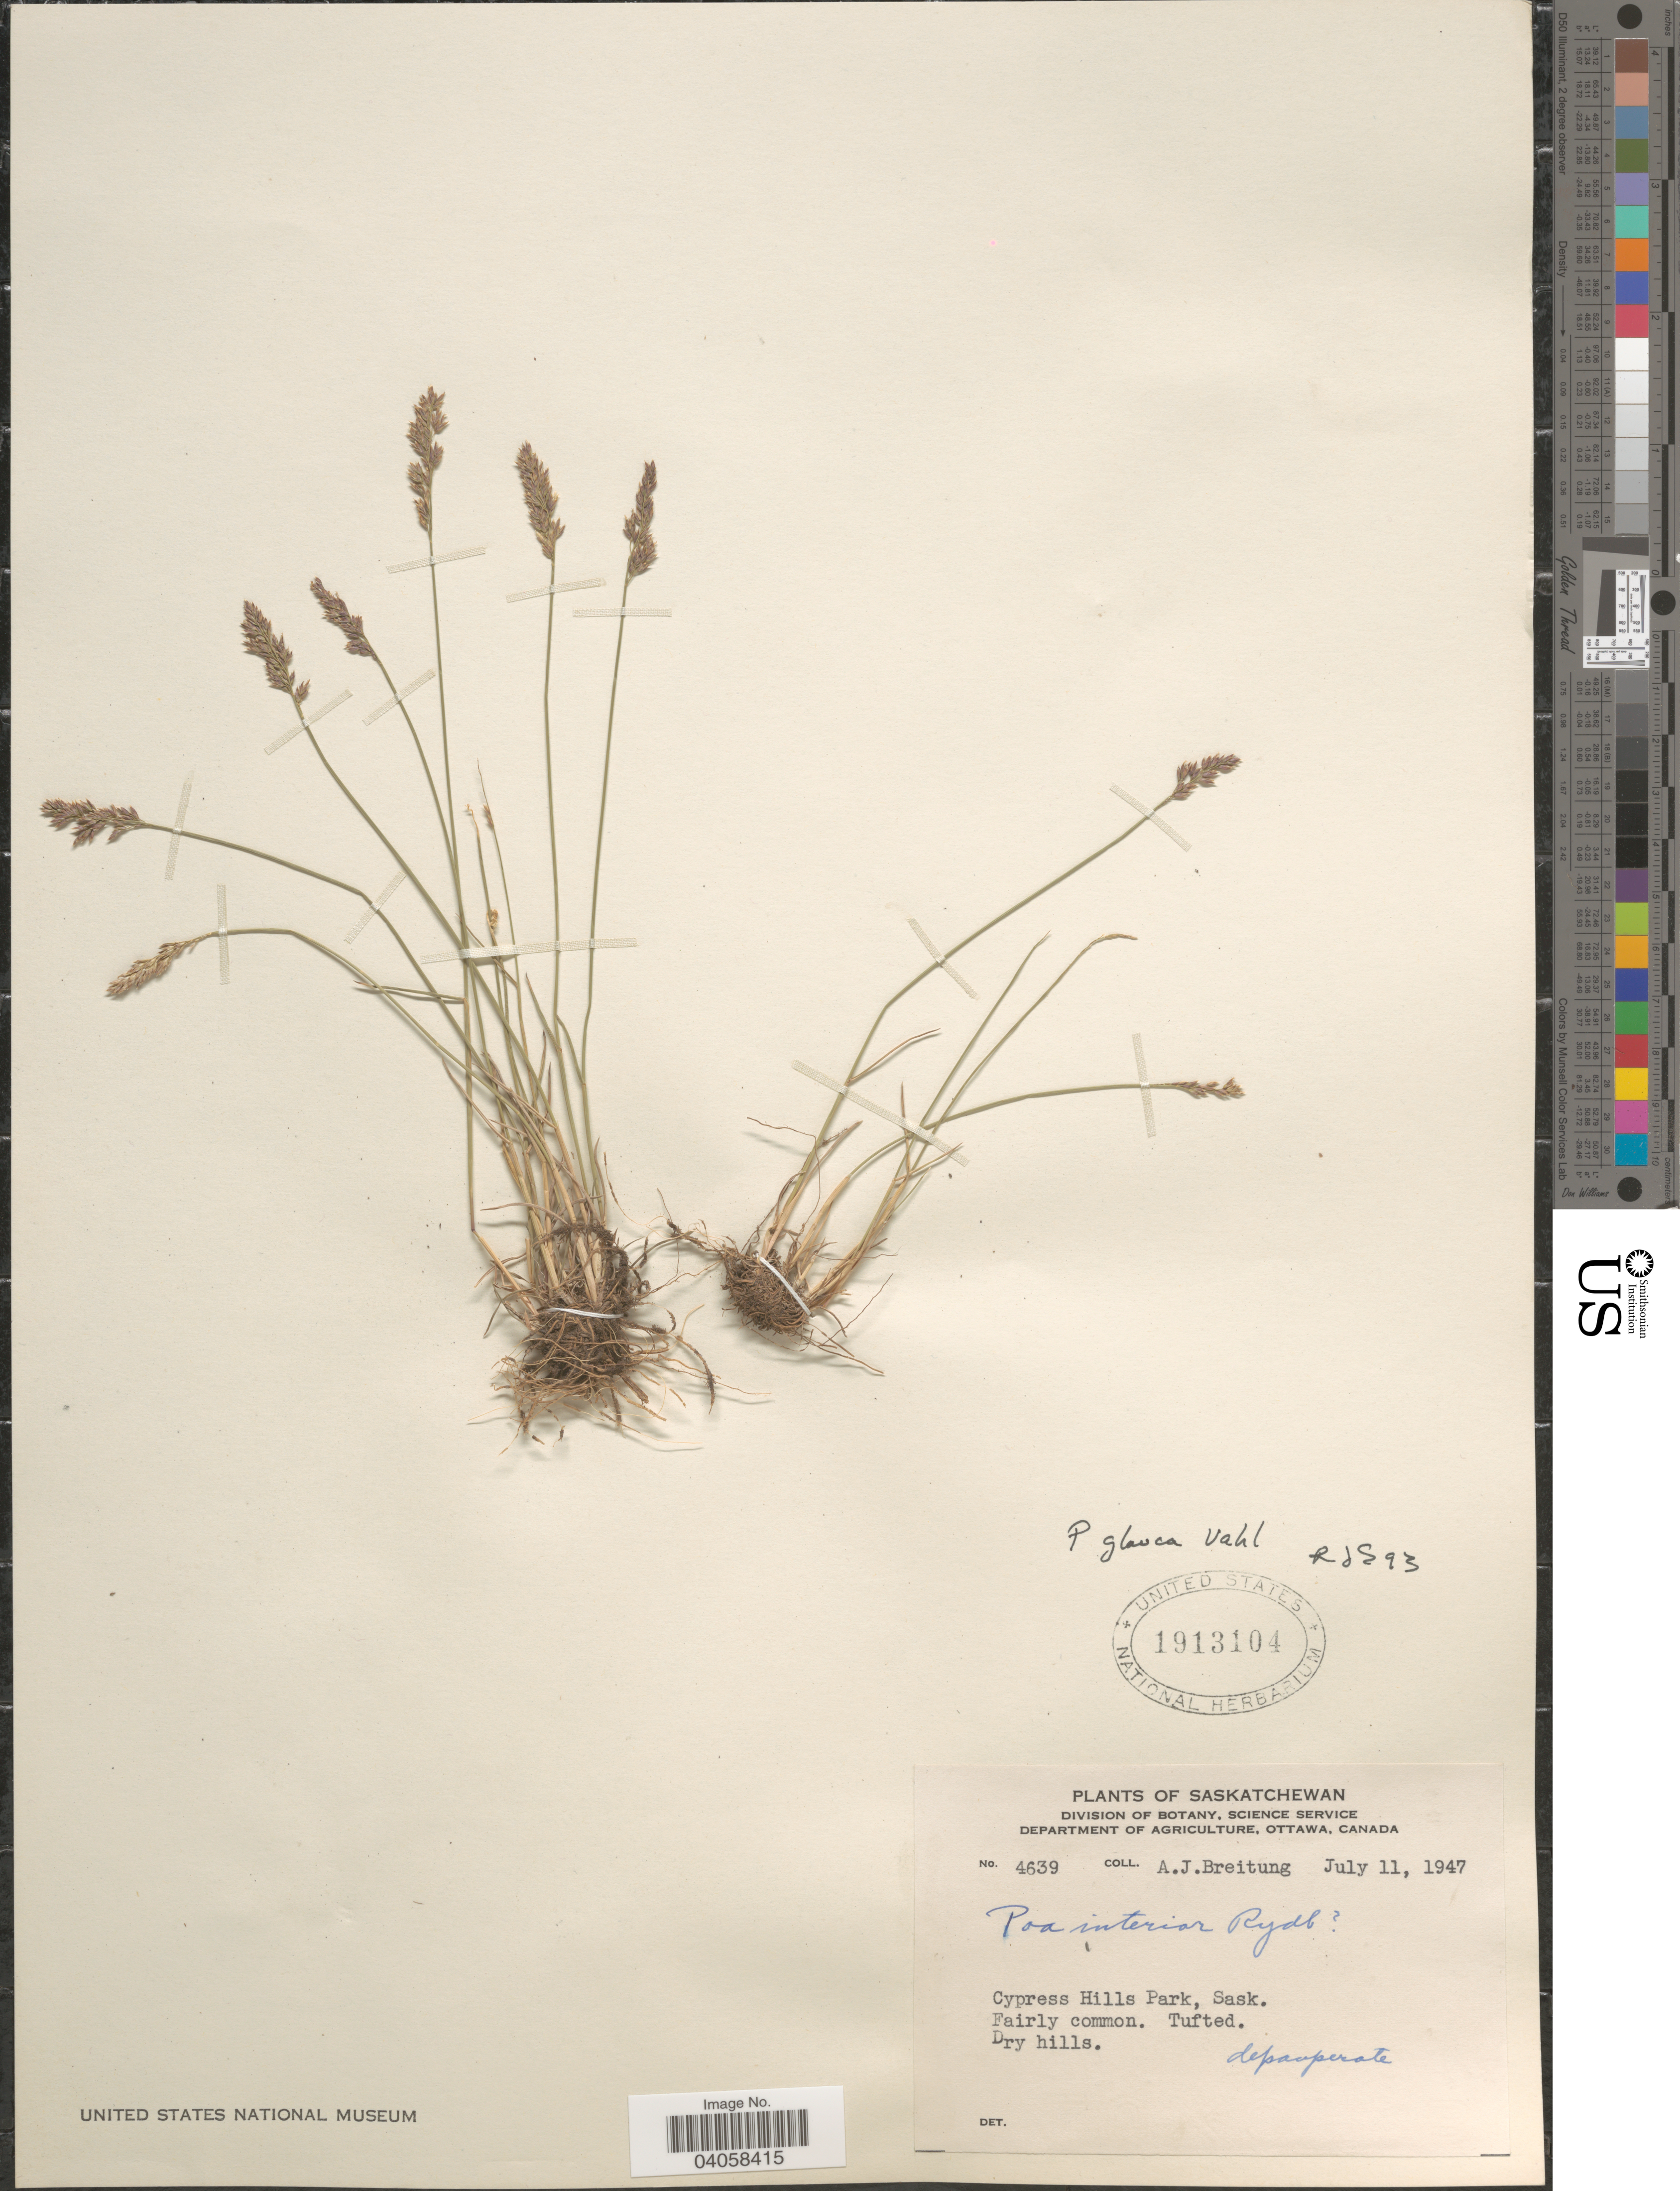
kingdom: Plantae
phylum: Tracheophyta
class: Liliopsida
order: Poales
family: Poaceae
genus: Poa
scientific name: Poa glauca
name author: Vahl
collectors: A. Breitung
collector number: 4639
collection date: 1947-07-11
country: Canada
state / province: Saskatchewan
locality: Cypress Hills Park.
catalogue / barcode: US 1913104